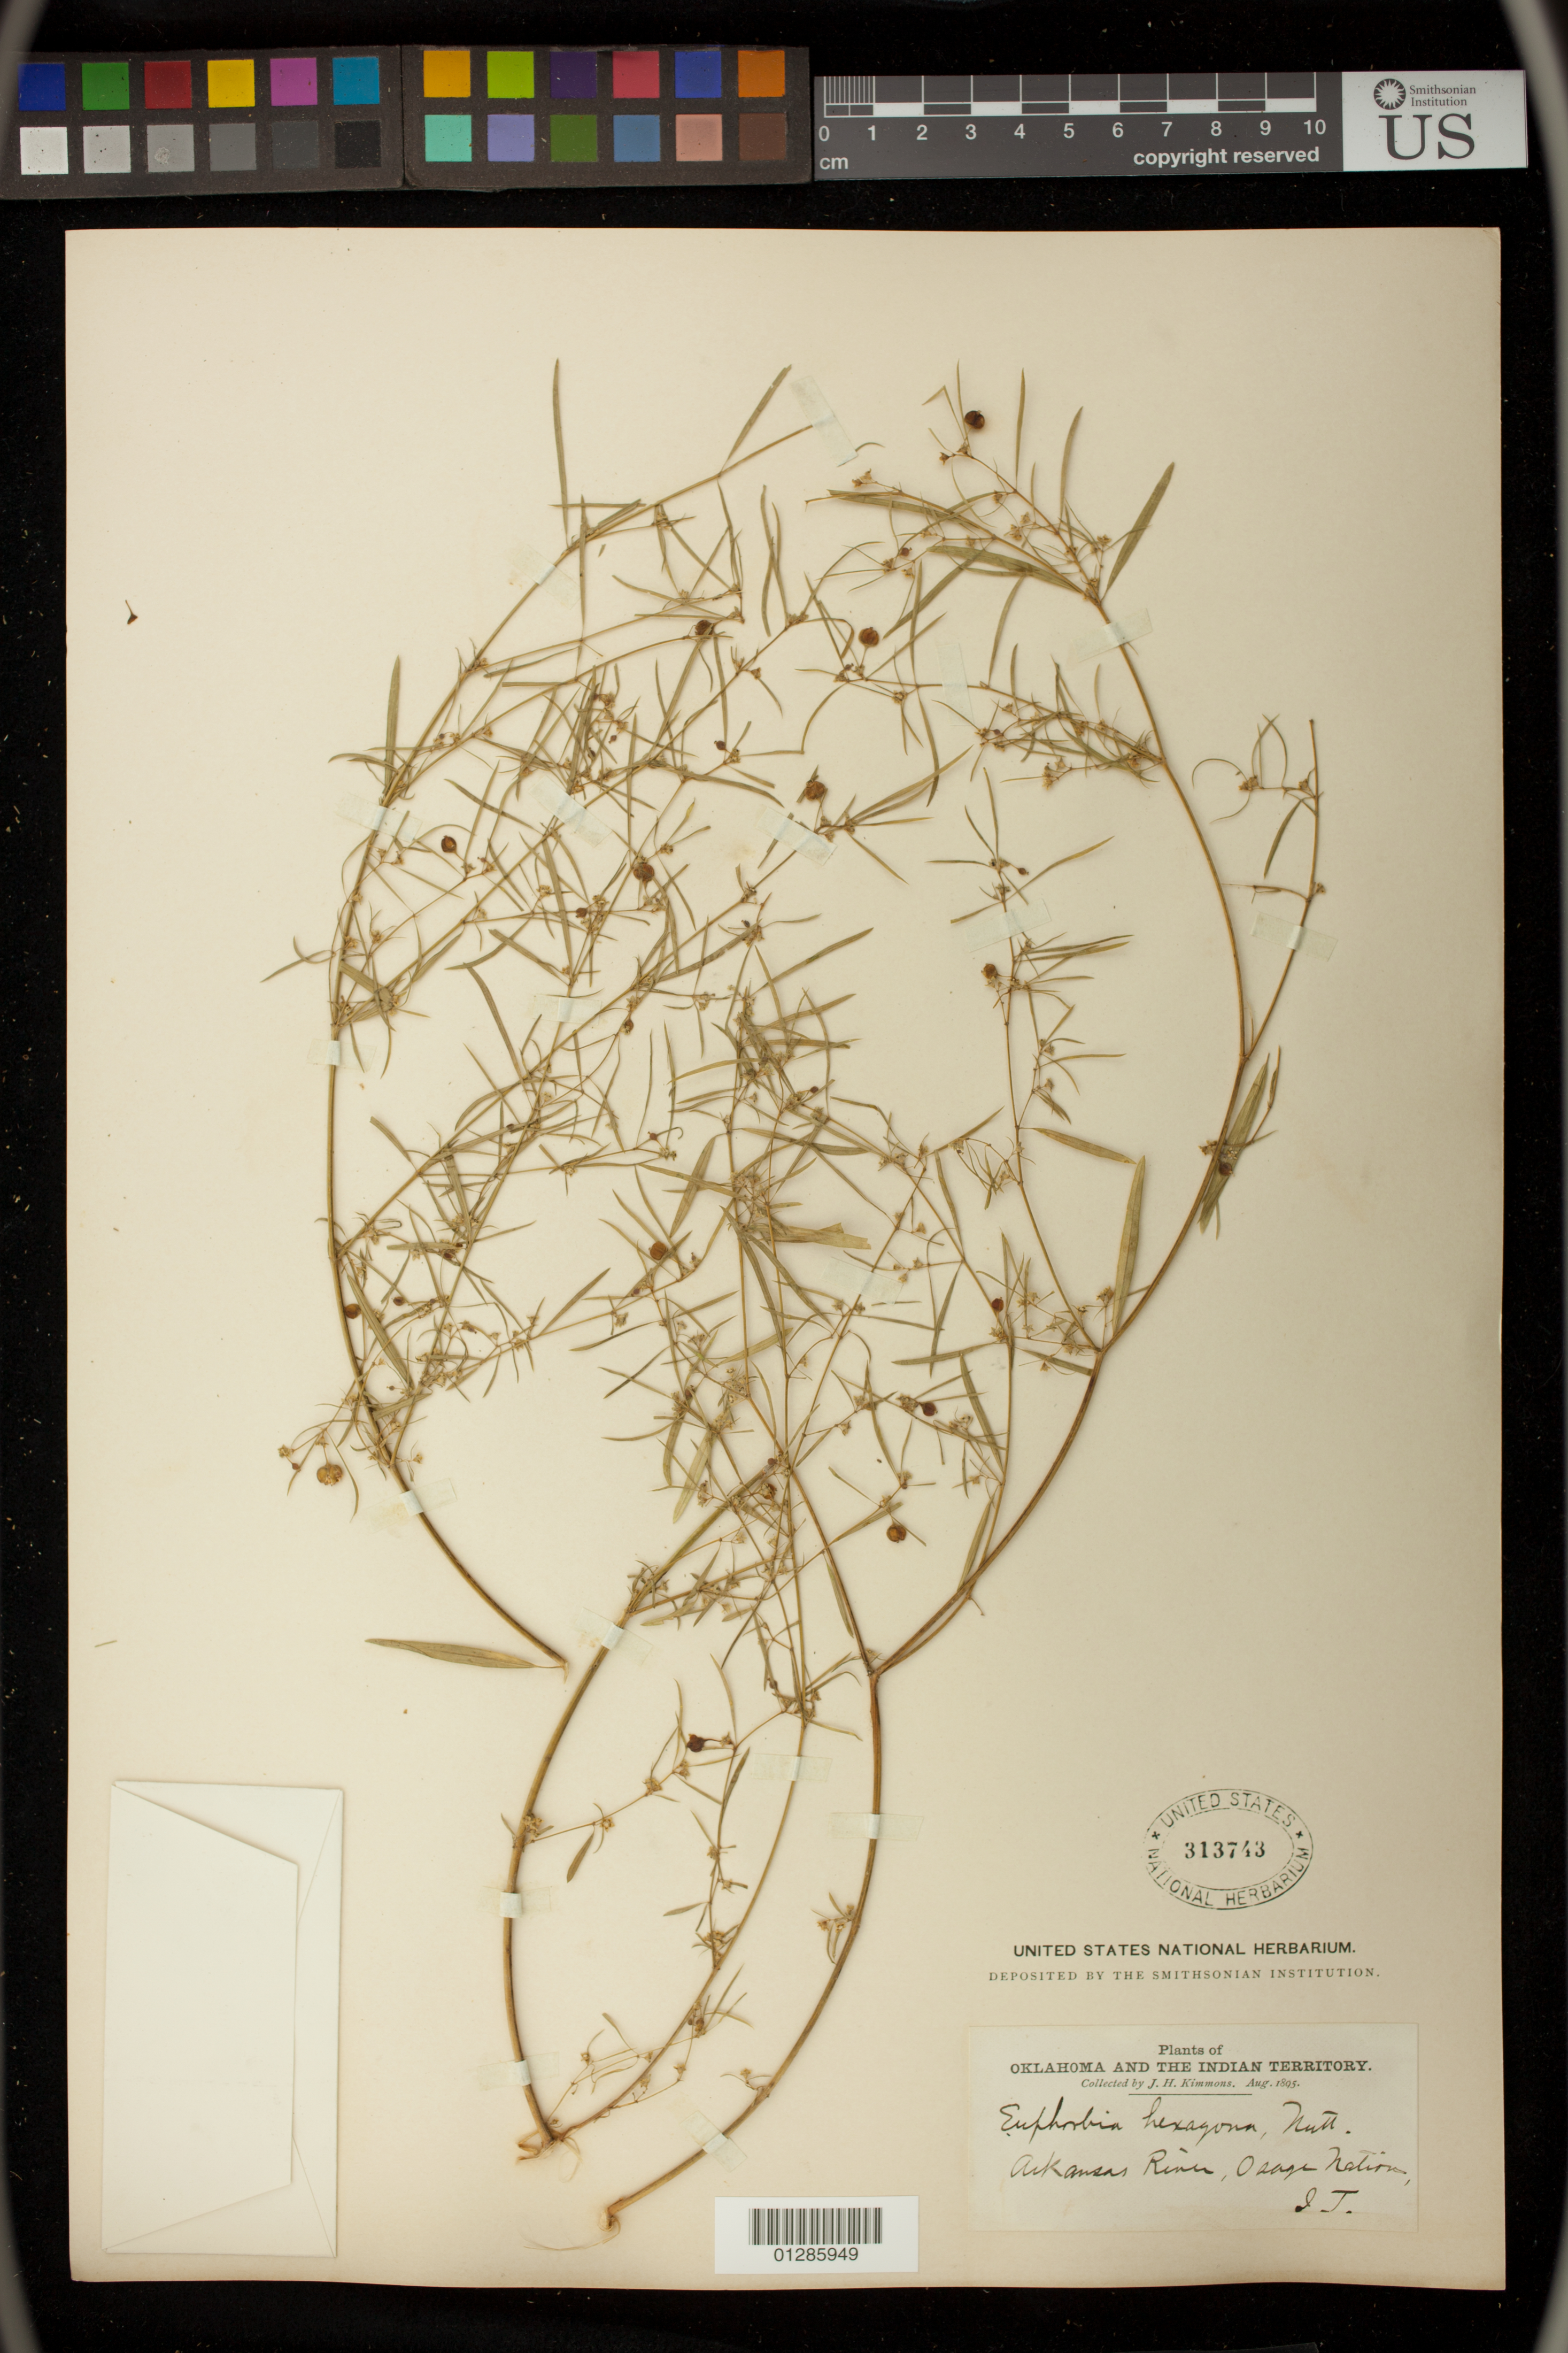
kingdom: Plantae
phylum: Tracheophyta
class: Magnoliopsida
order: Malpighiales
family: Euphorbiaceae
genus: Euphorbia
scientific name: Euphorbia hexagona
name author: Nutt. ex Spreng.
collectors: J. Kimmons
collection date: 1895-08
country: United States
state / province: Oklahoma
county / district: Key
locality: Arkansas River, Osage Nation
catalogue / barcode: US 313743